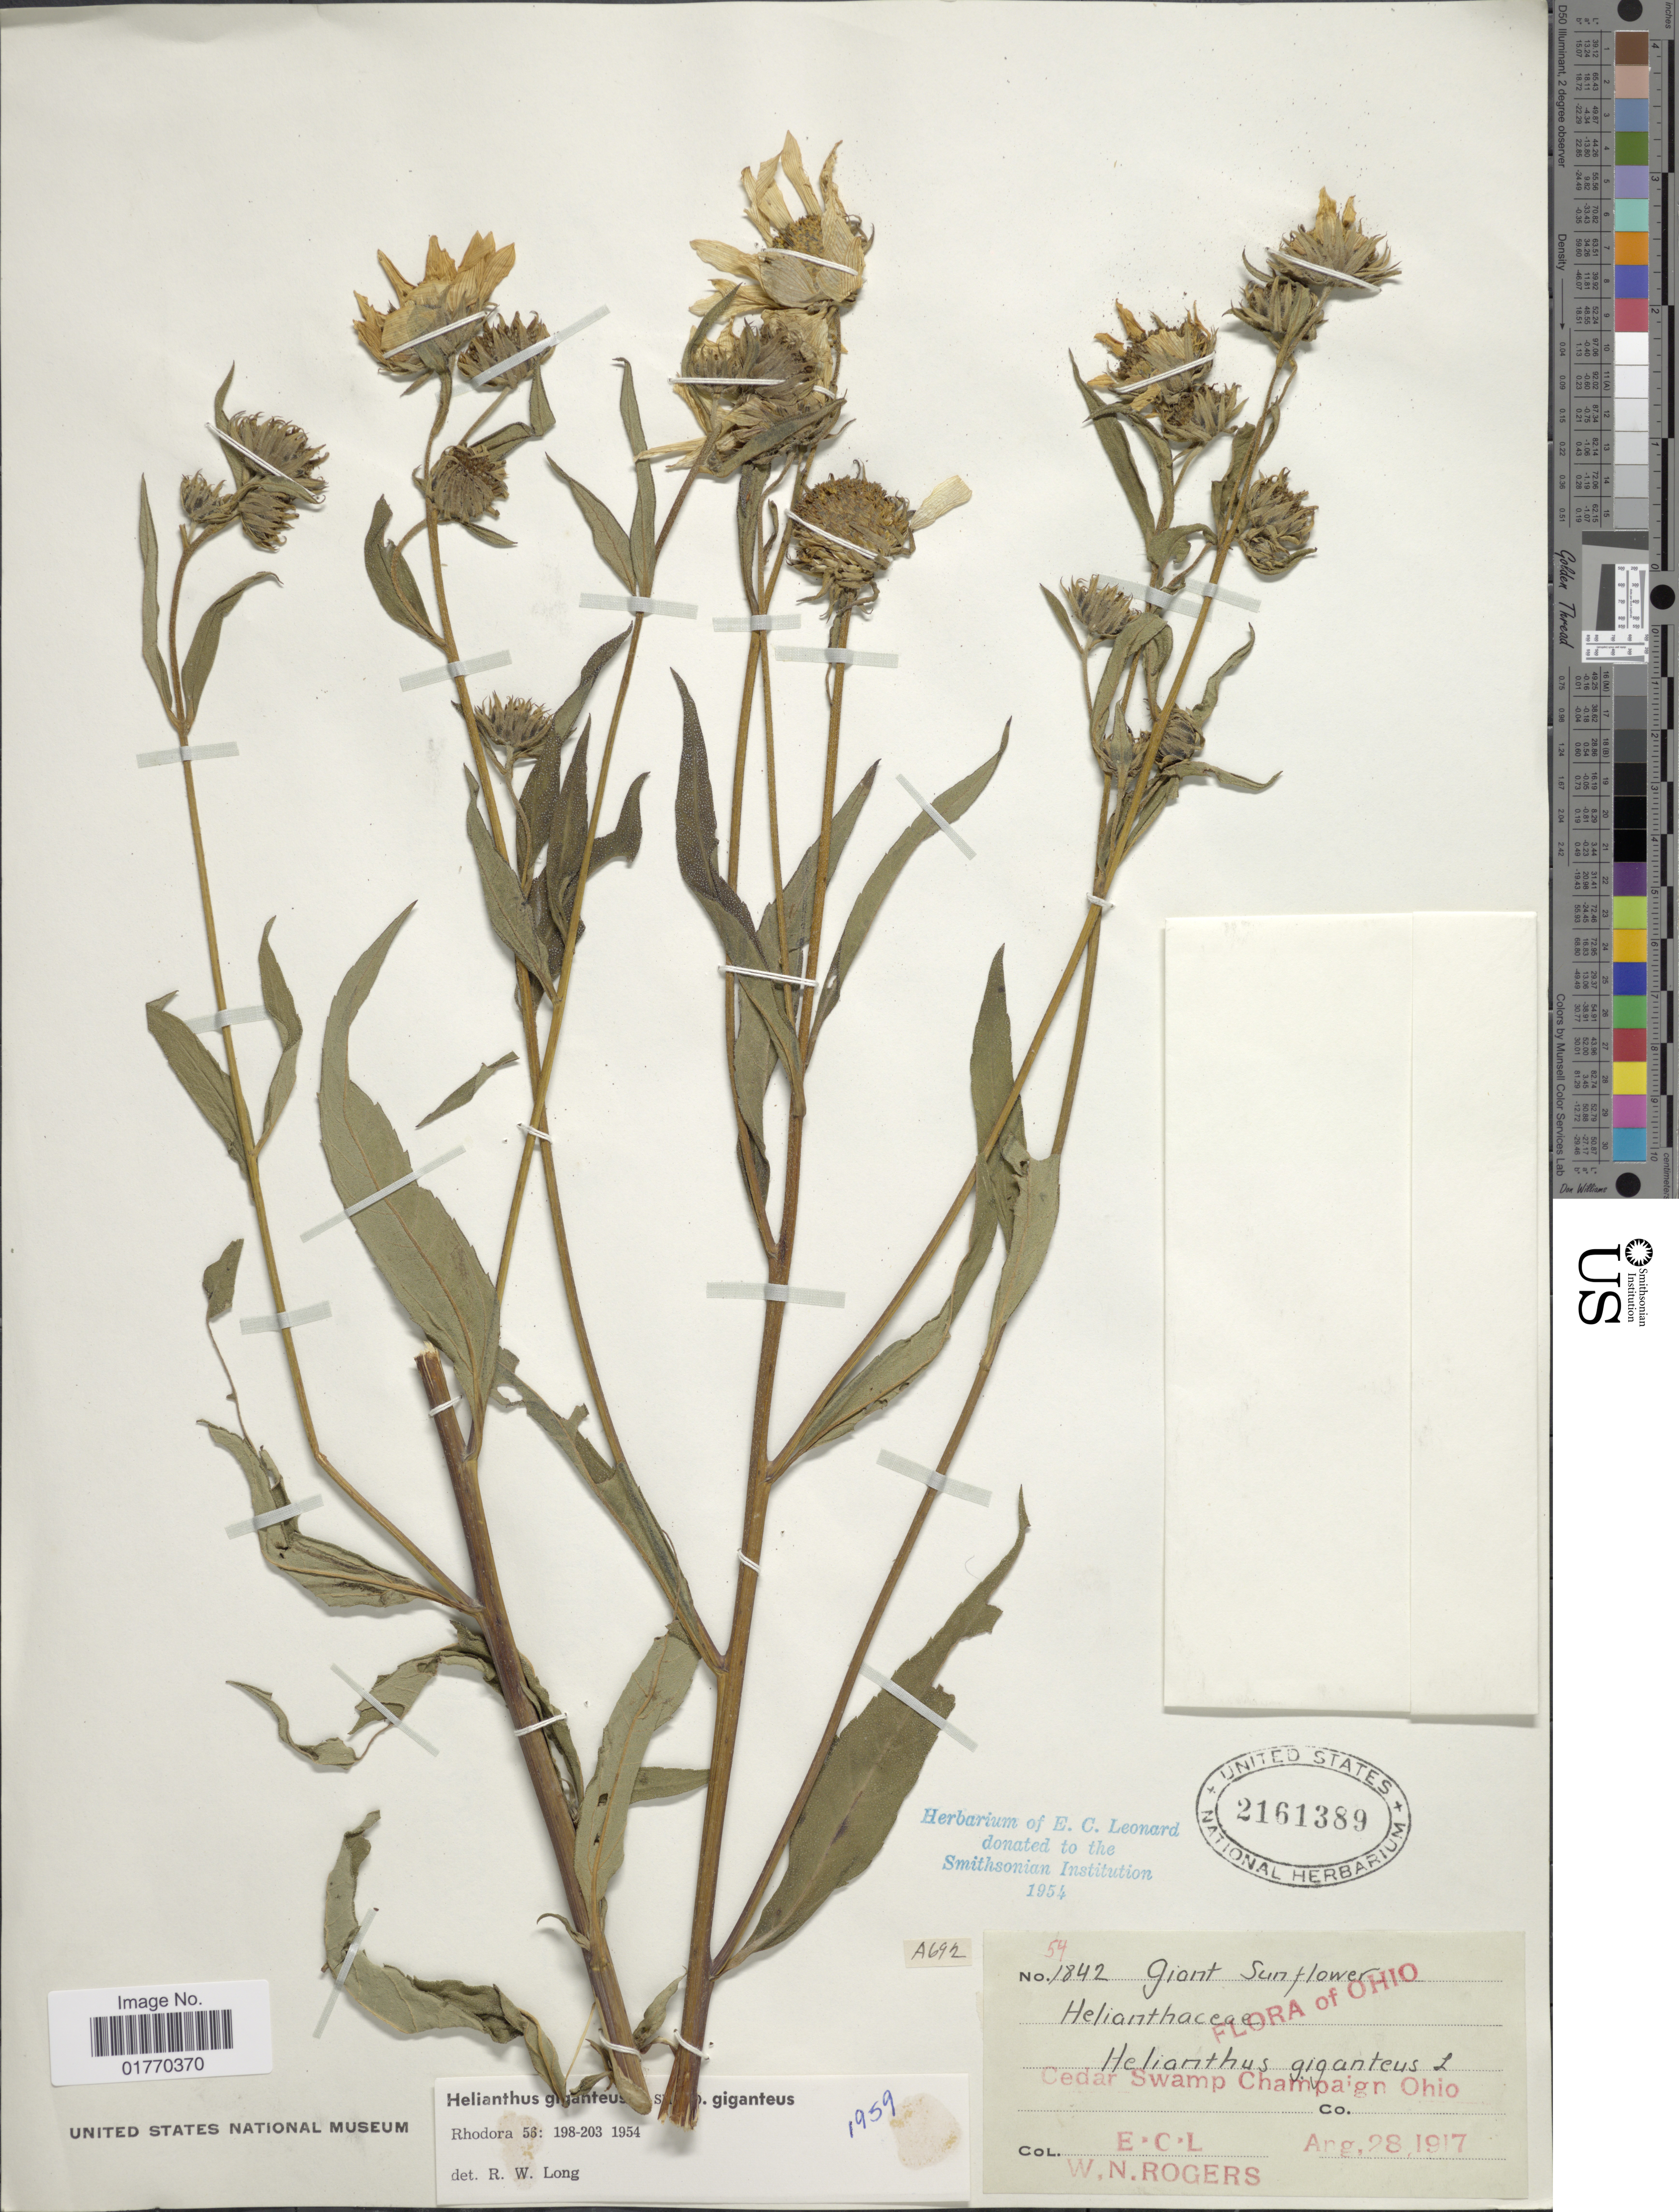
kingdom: Plantae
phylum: Tracheophyta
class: Magnoliopsida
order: Asterales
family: Asteraceae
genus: Helianthus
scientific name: Helianthus giganteus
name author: L.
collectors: W. Rogers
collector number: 1842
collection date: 1917-08-28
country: United States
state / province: Ohio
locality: Cedar Swamp Champaign Ohio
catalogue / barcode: US 2161389